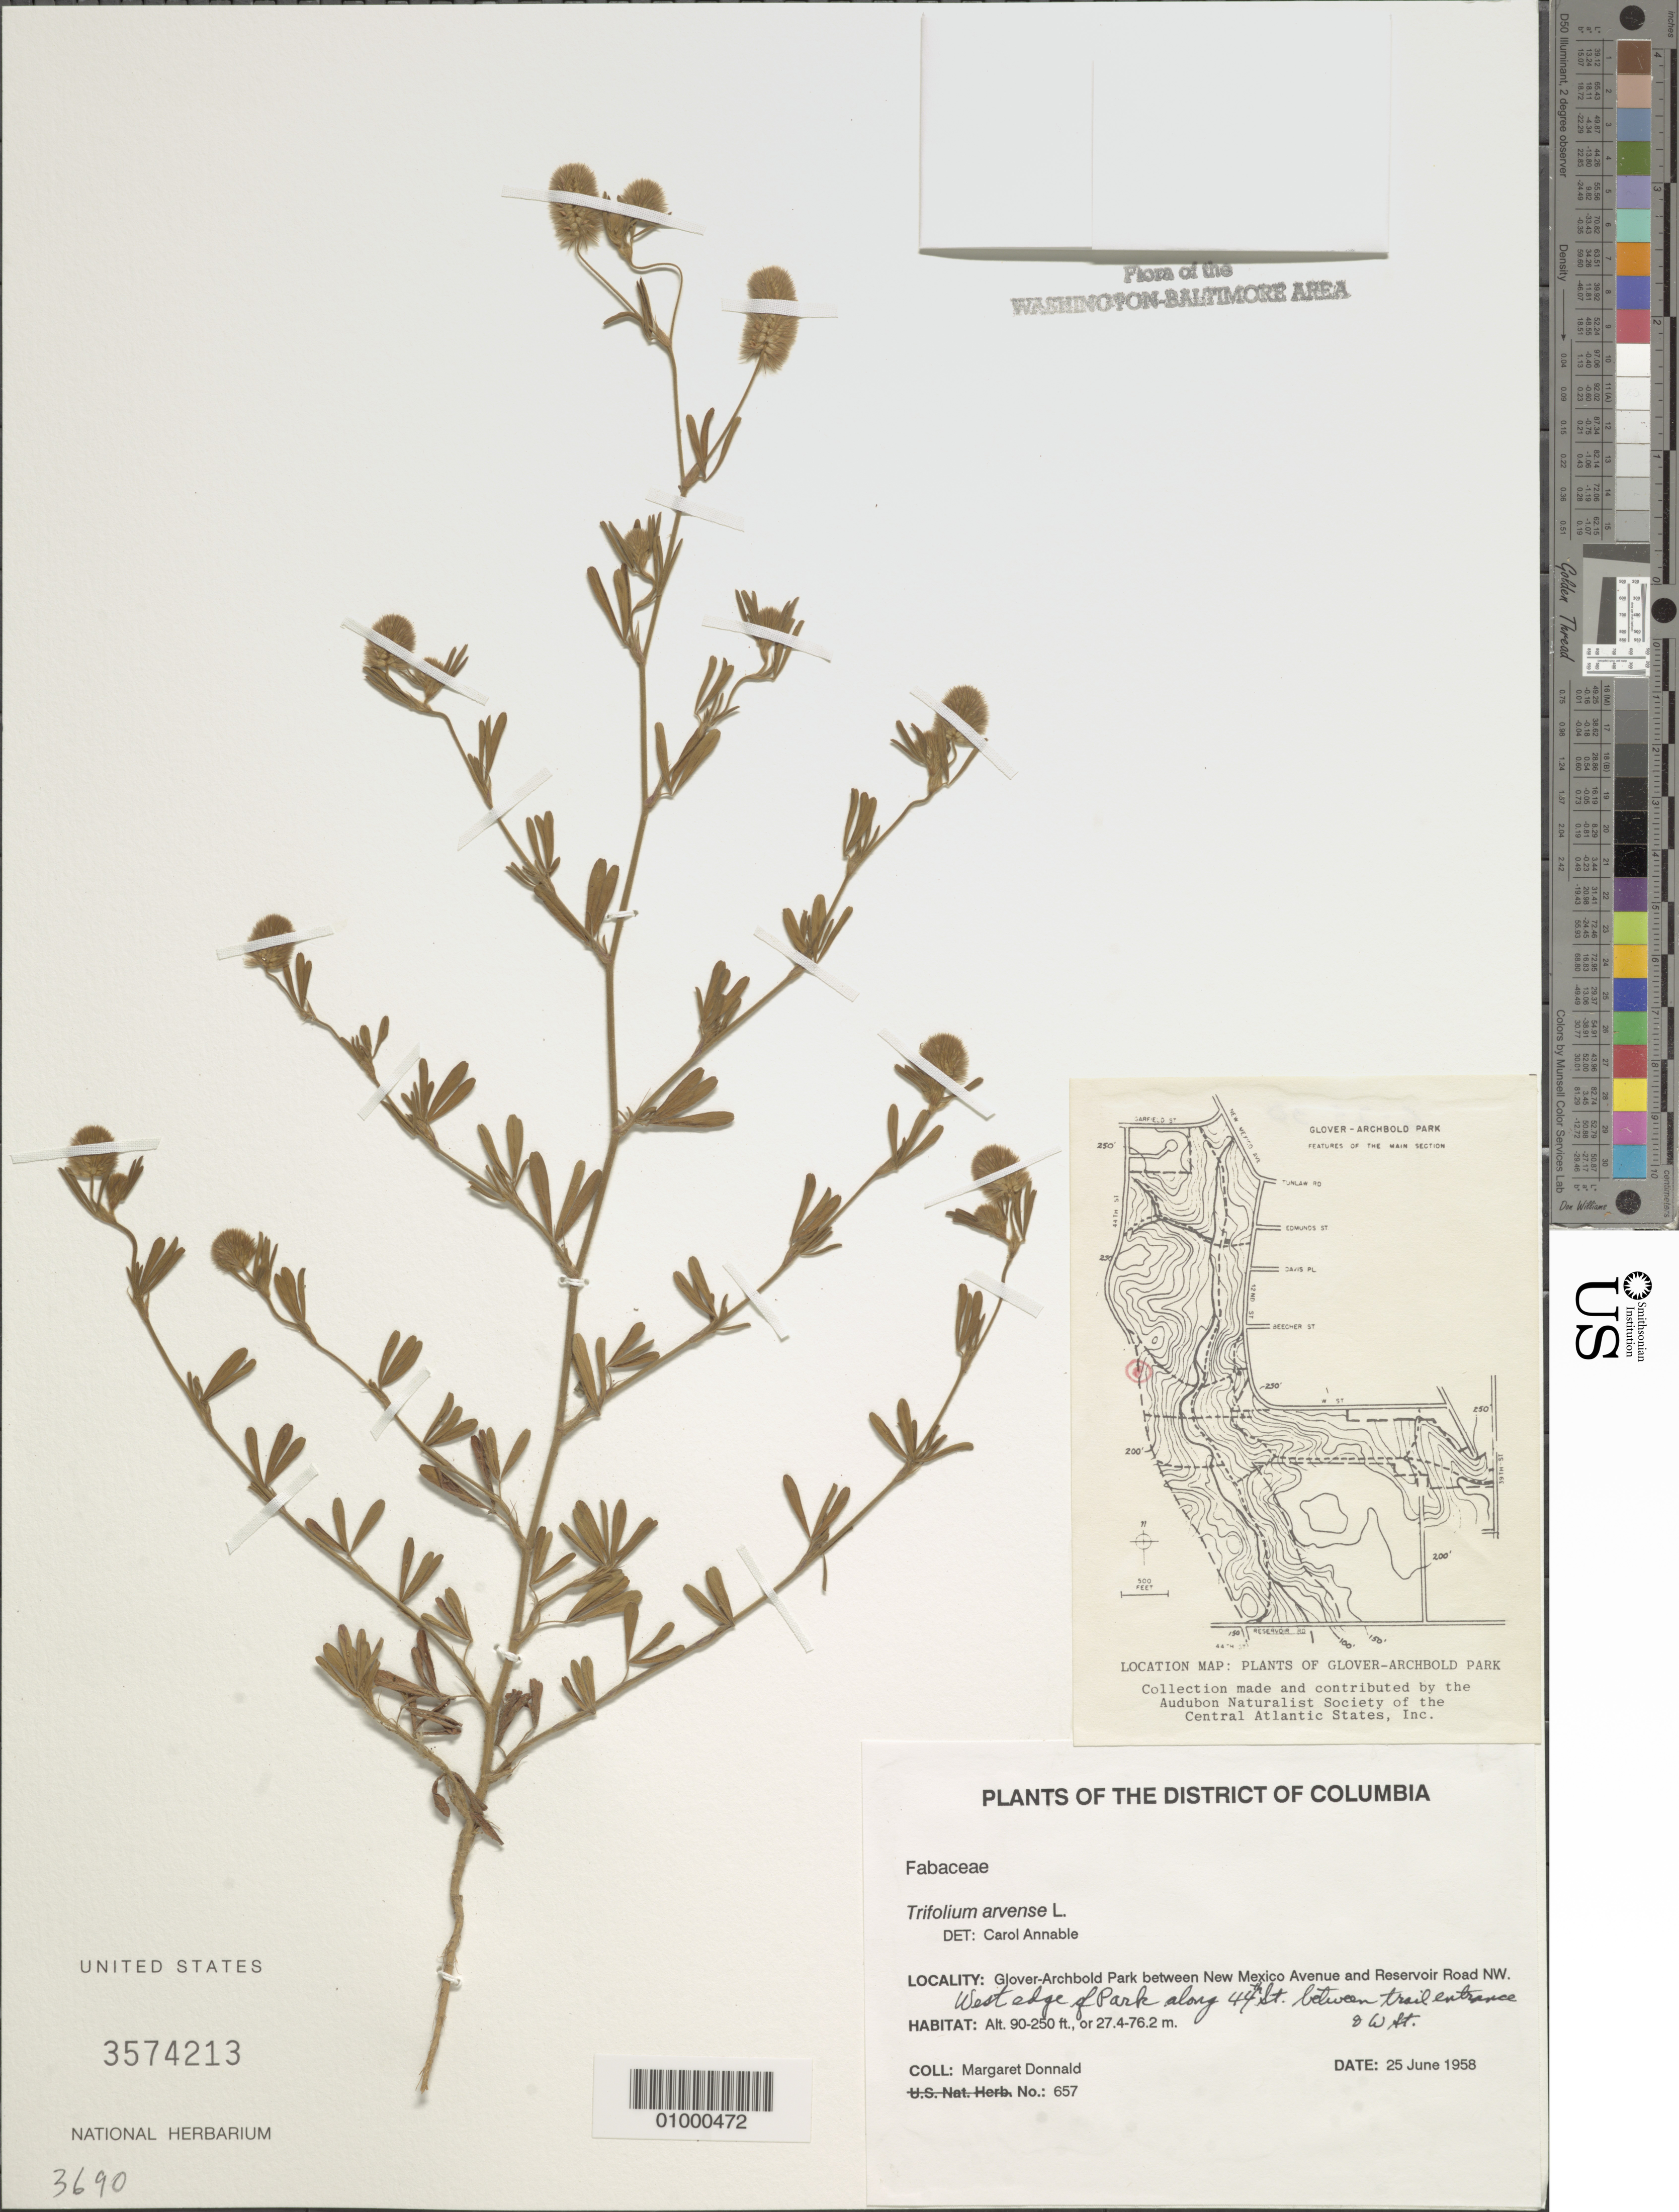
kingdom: Plantae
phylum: Tracheophyta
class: Magnoliopsida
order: Fabales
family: Fabaceae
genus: Trifolium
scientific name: Trifolium arvense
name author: L.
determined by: Annable, C. R.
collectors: M. Donnald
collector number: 657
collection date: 1958-06-25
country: United States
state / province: District of Columbia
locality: Glover-Archbold Park between New Mexico Avenue and Reservoir Road NW. West edge of Park along 44th St. between trail enterance & W St.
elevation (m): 27.4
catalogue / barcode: US 3574213